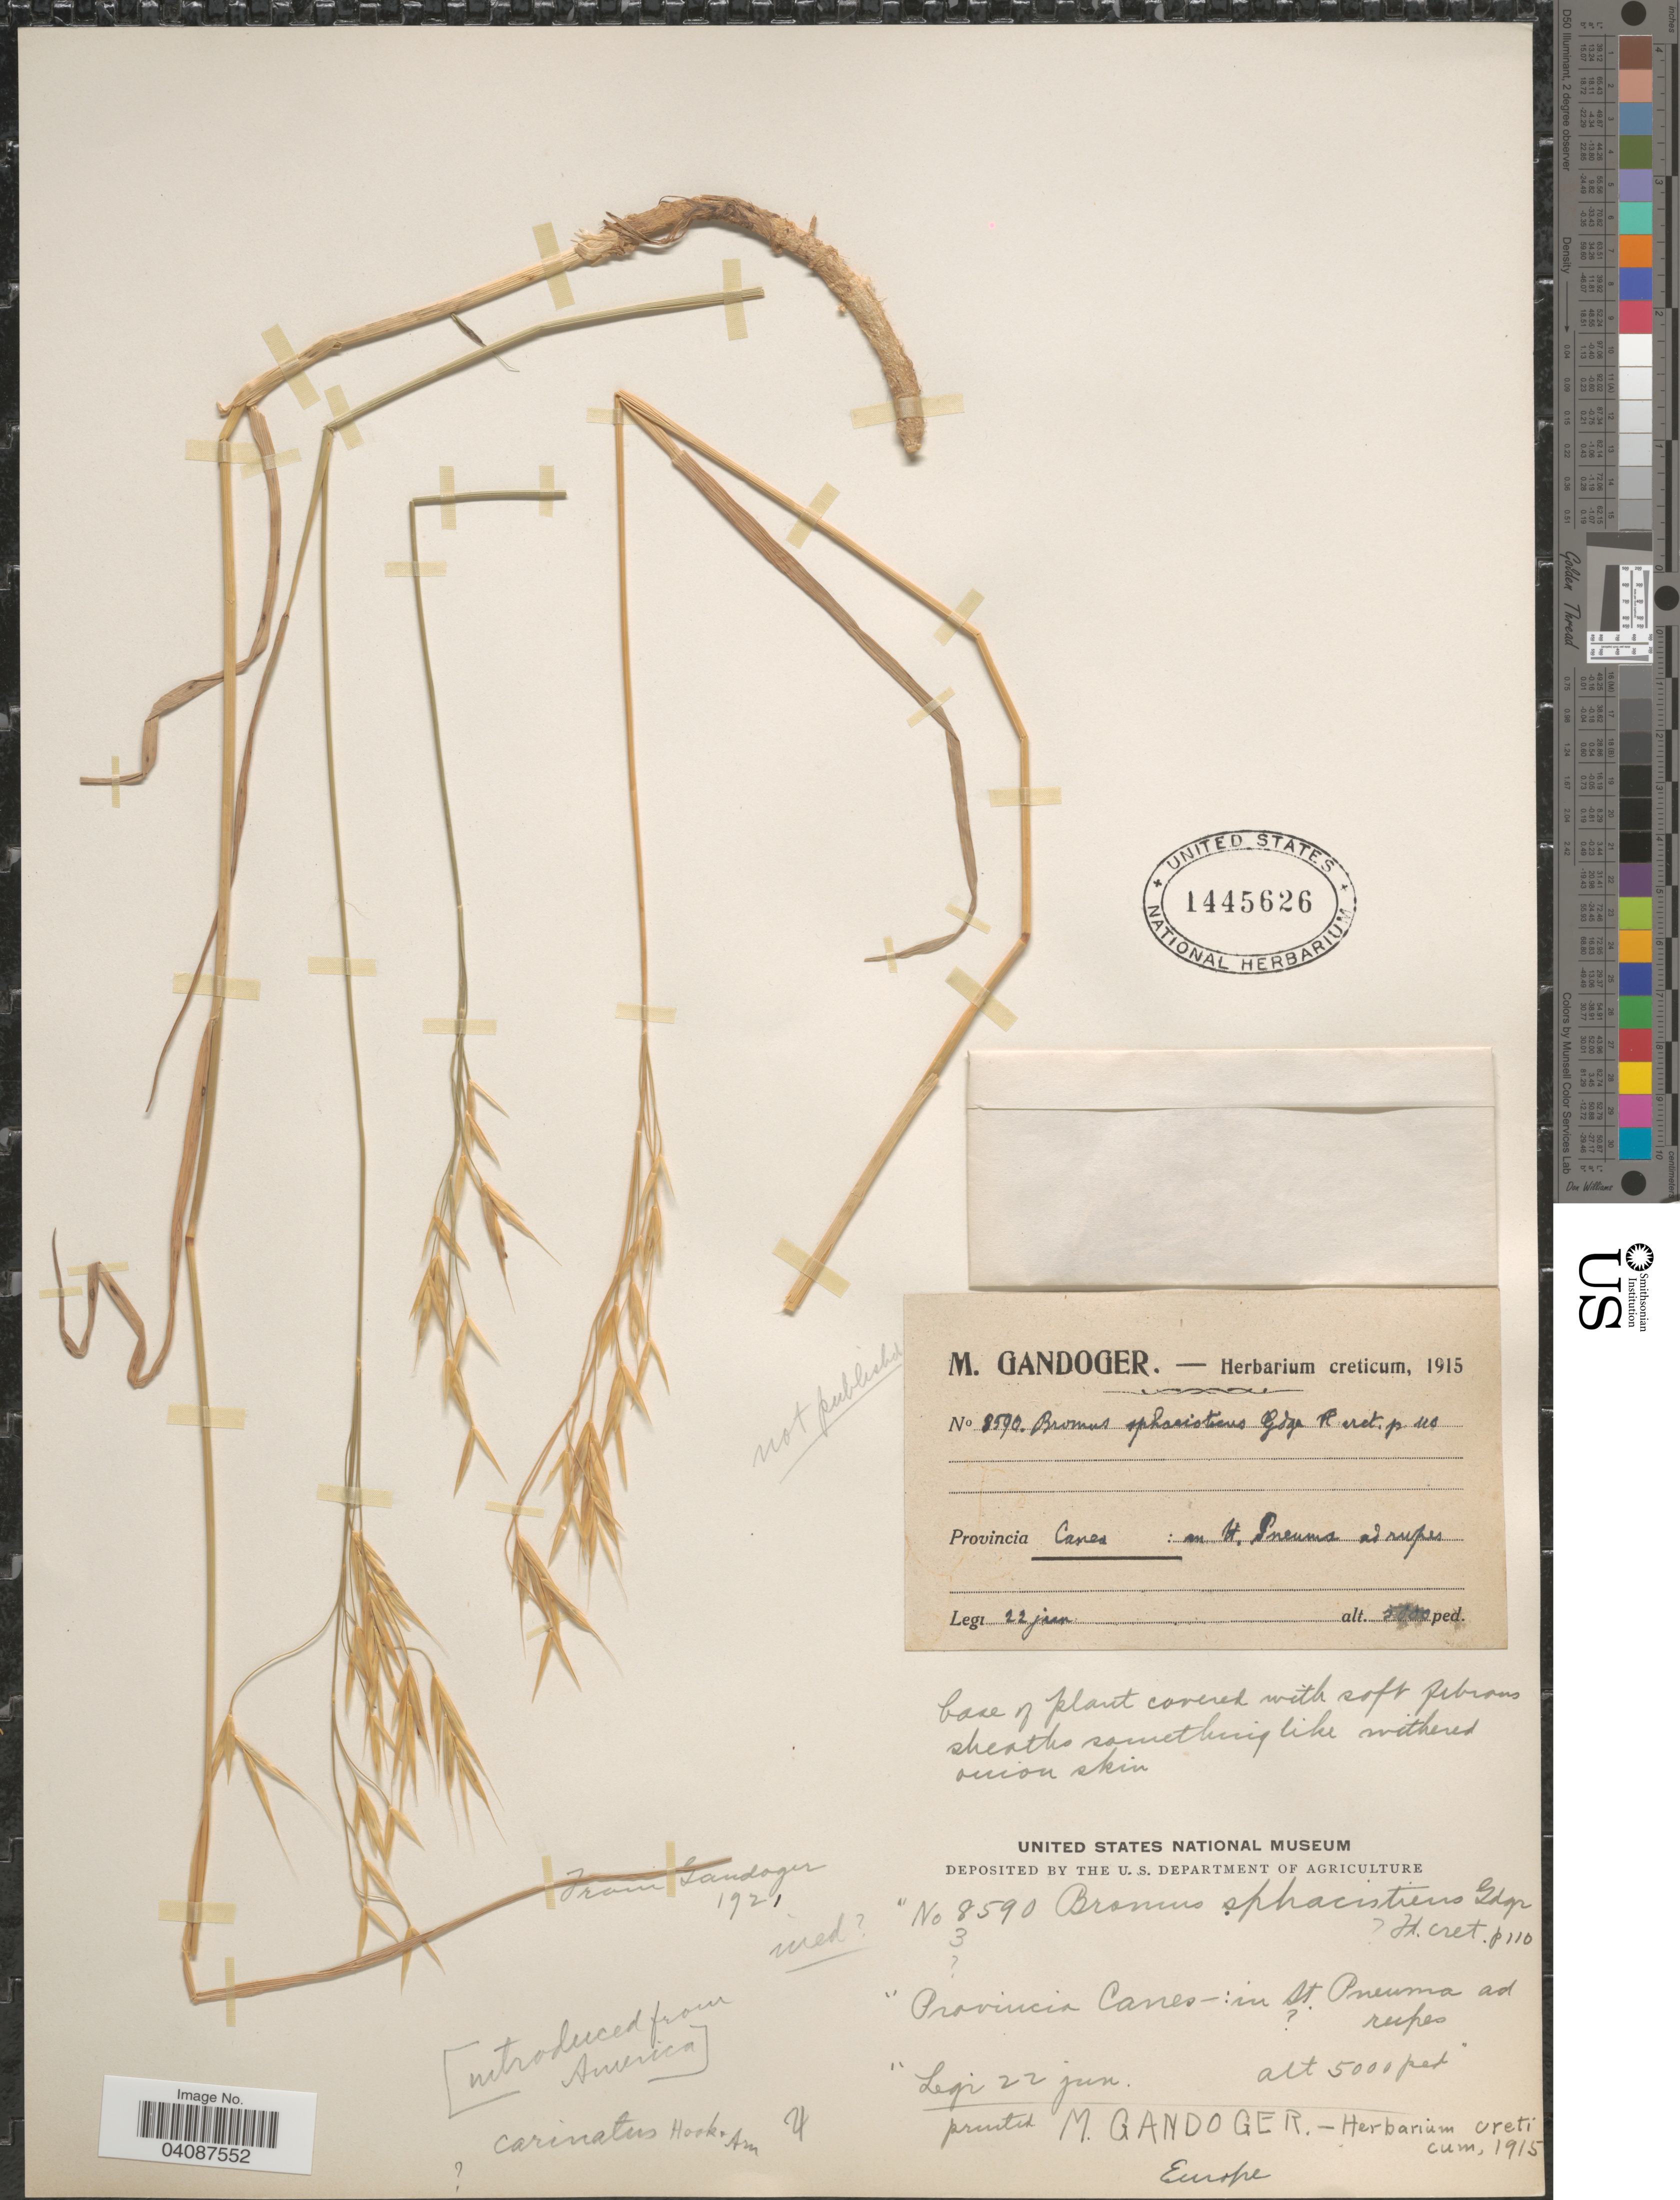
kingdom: Plantae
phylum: Tracheophyta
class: Liliopsida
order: Poales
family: Poaceae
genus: Bromus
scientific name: Bromus carinatus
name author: Hook. & Arn.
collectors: M. Gandoger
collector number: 8590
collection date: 1915-06-22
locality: Provincia Canes: in St. Pneuma ad rupes.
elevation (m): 1524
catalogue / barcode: US 1445626